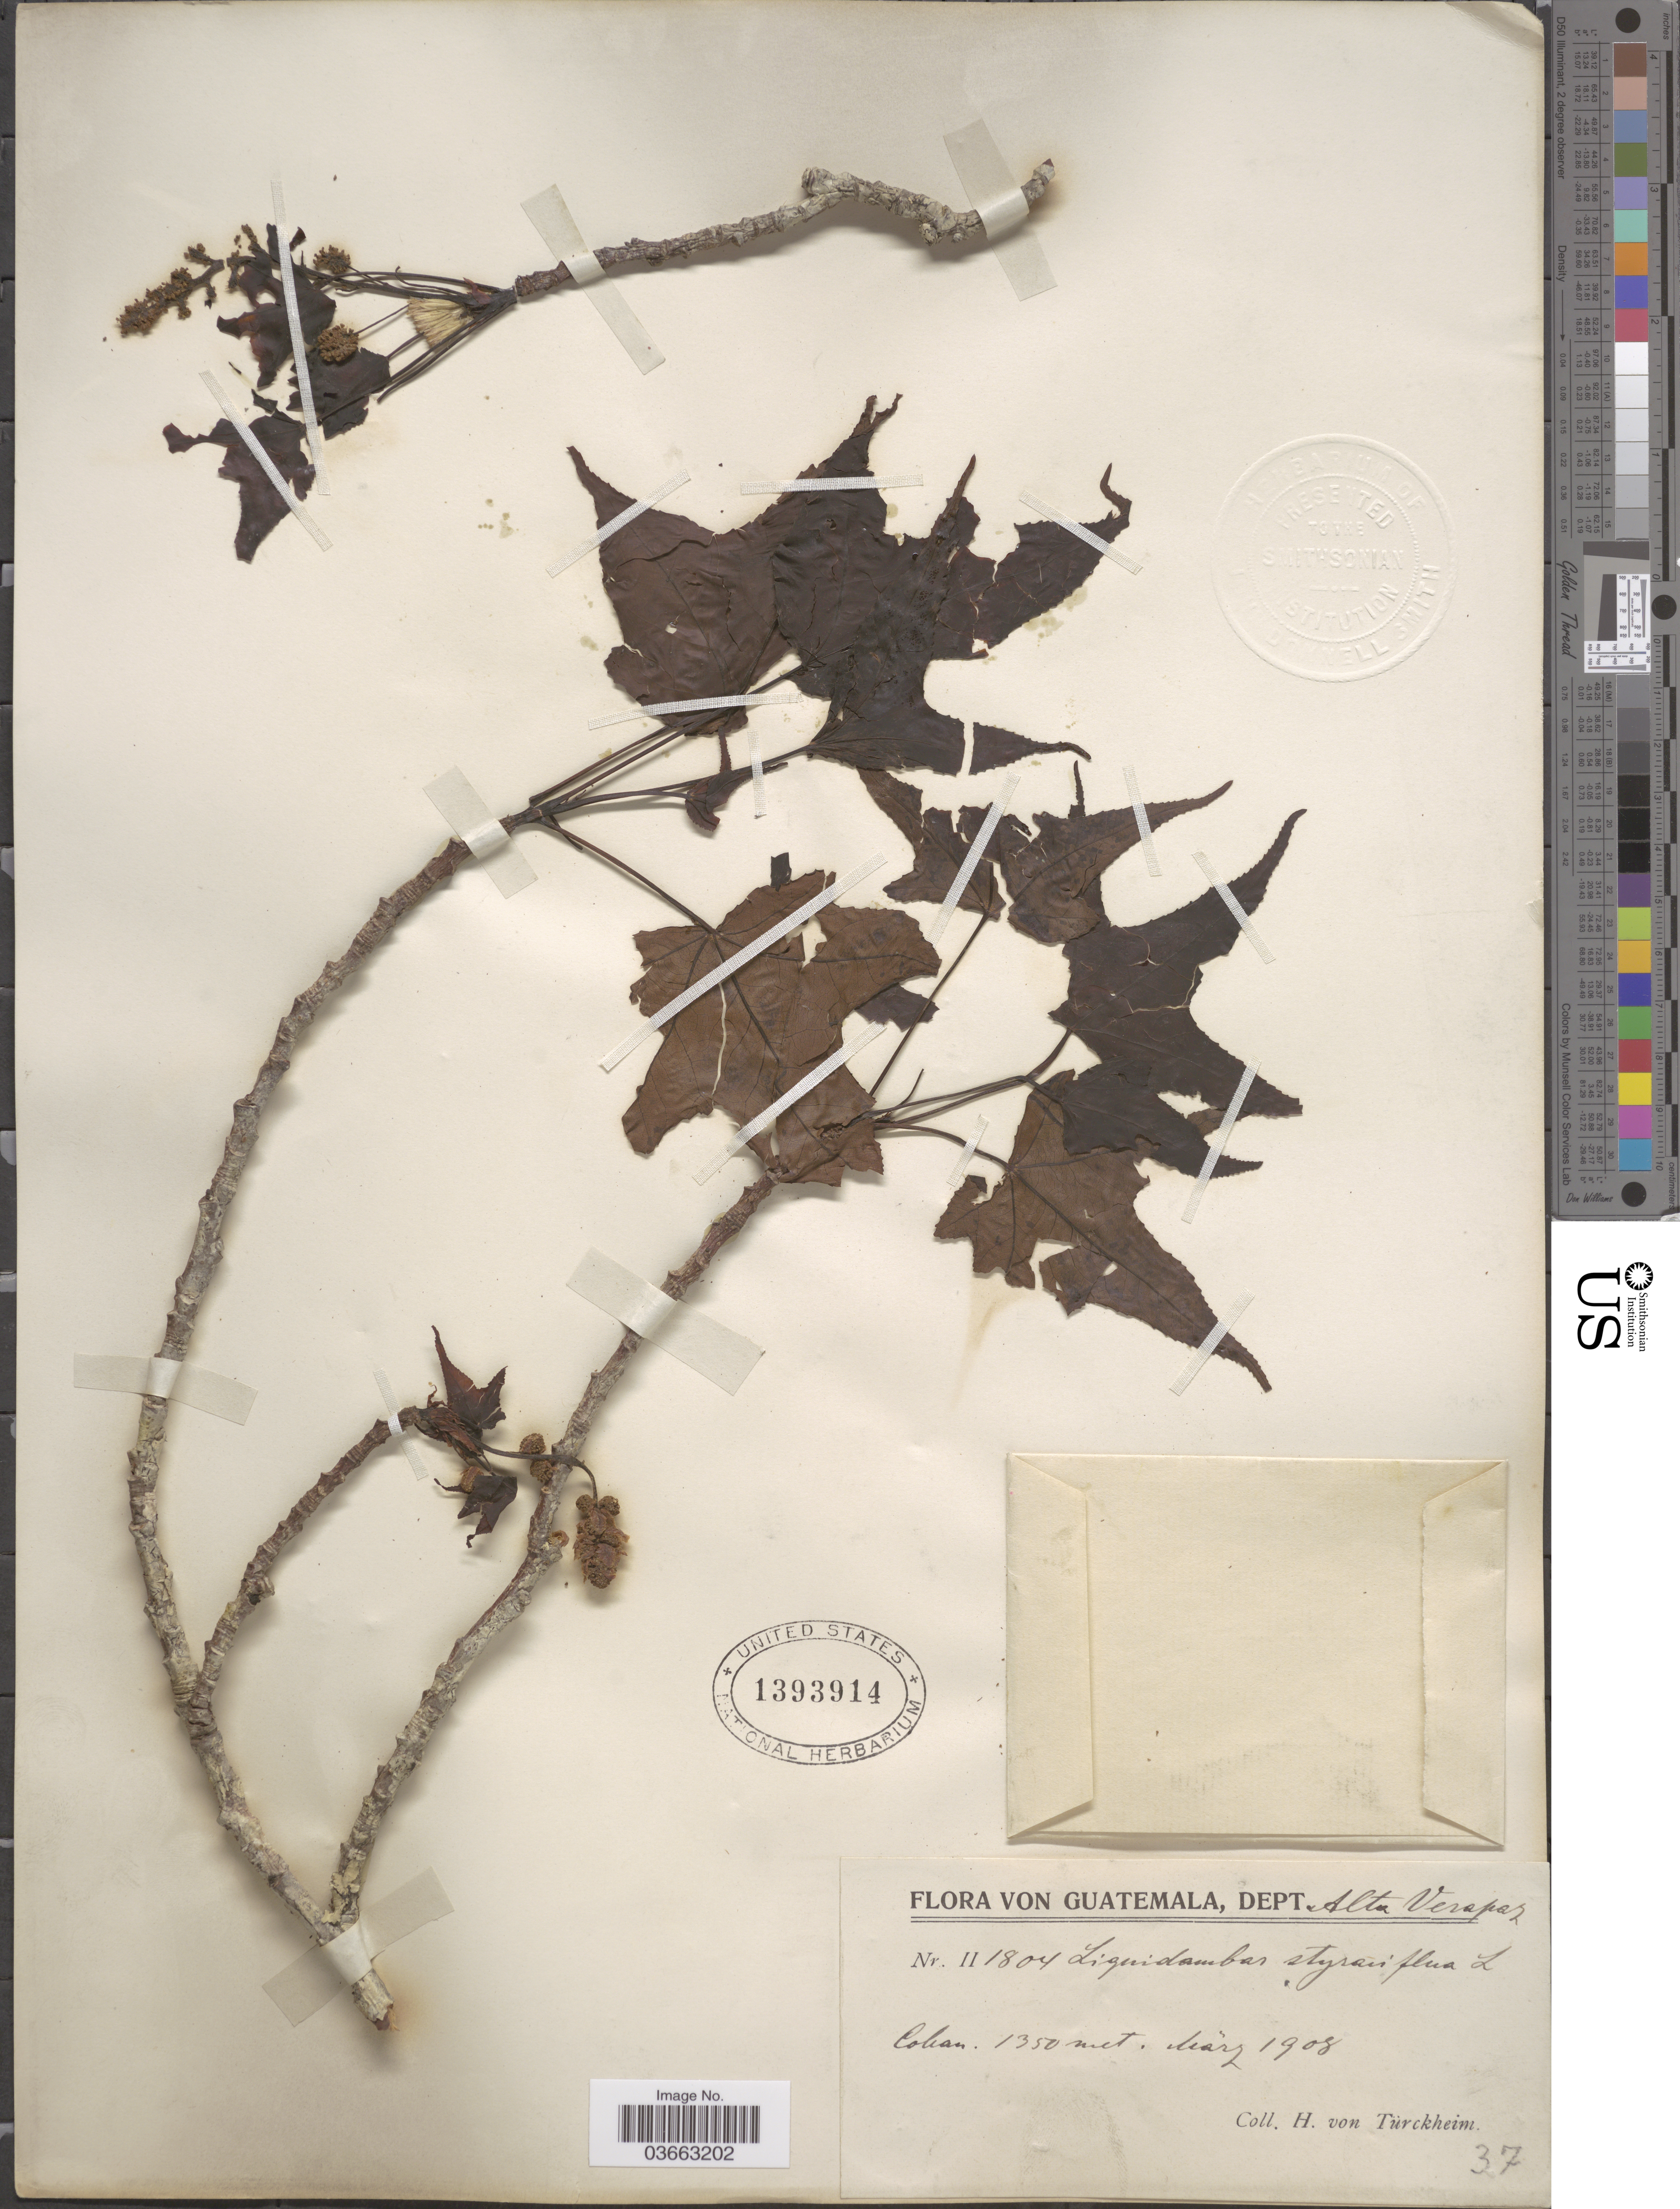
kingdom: Plantae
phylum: Tracheophyta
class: Magnoliopsida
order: Saxifragales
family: Altingiaceae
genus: Liquidambar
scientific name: Liquidambar styraciflua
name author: L.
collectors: H. von Türckheim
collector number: II1804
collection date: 1908-03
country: Guatemala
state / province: Alta Verapaz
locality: Dept. Alta Verapaz. Coban.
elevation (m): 1350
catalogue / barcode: US 1393914